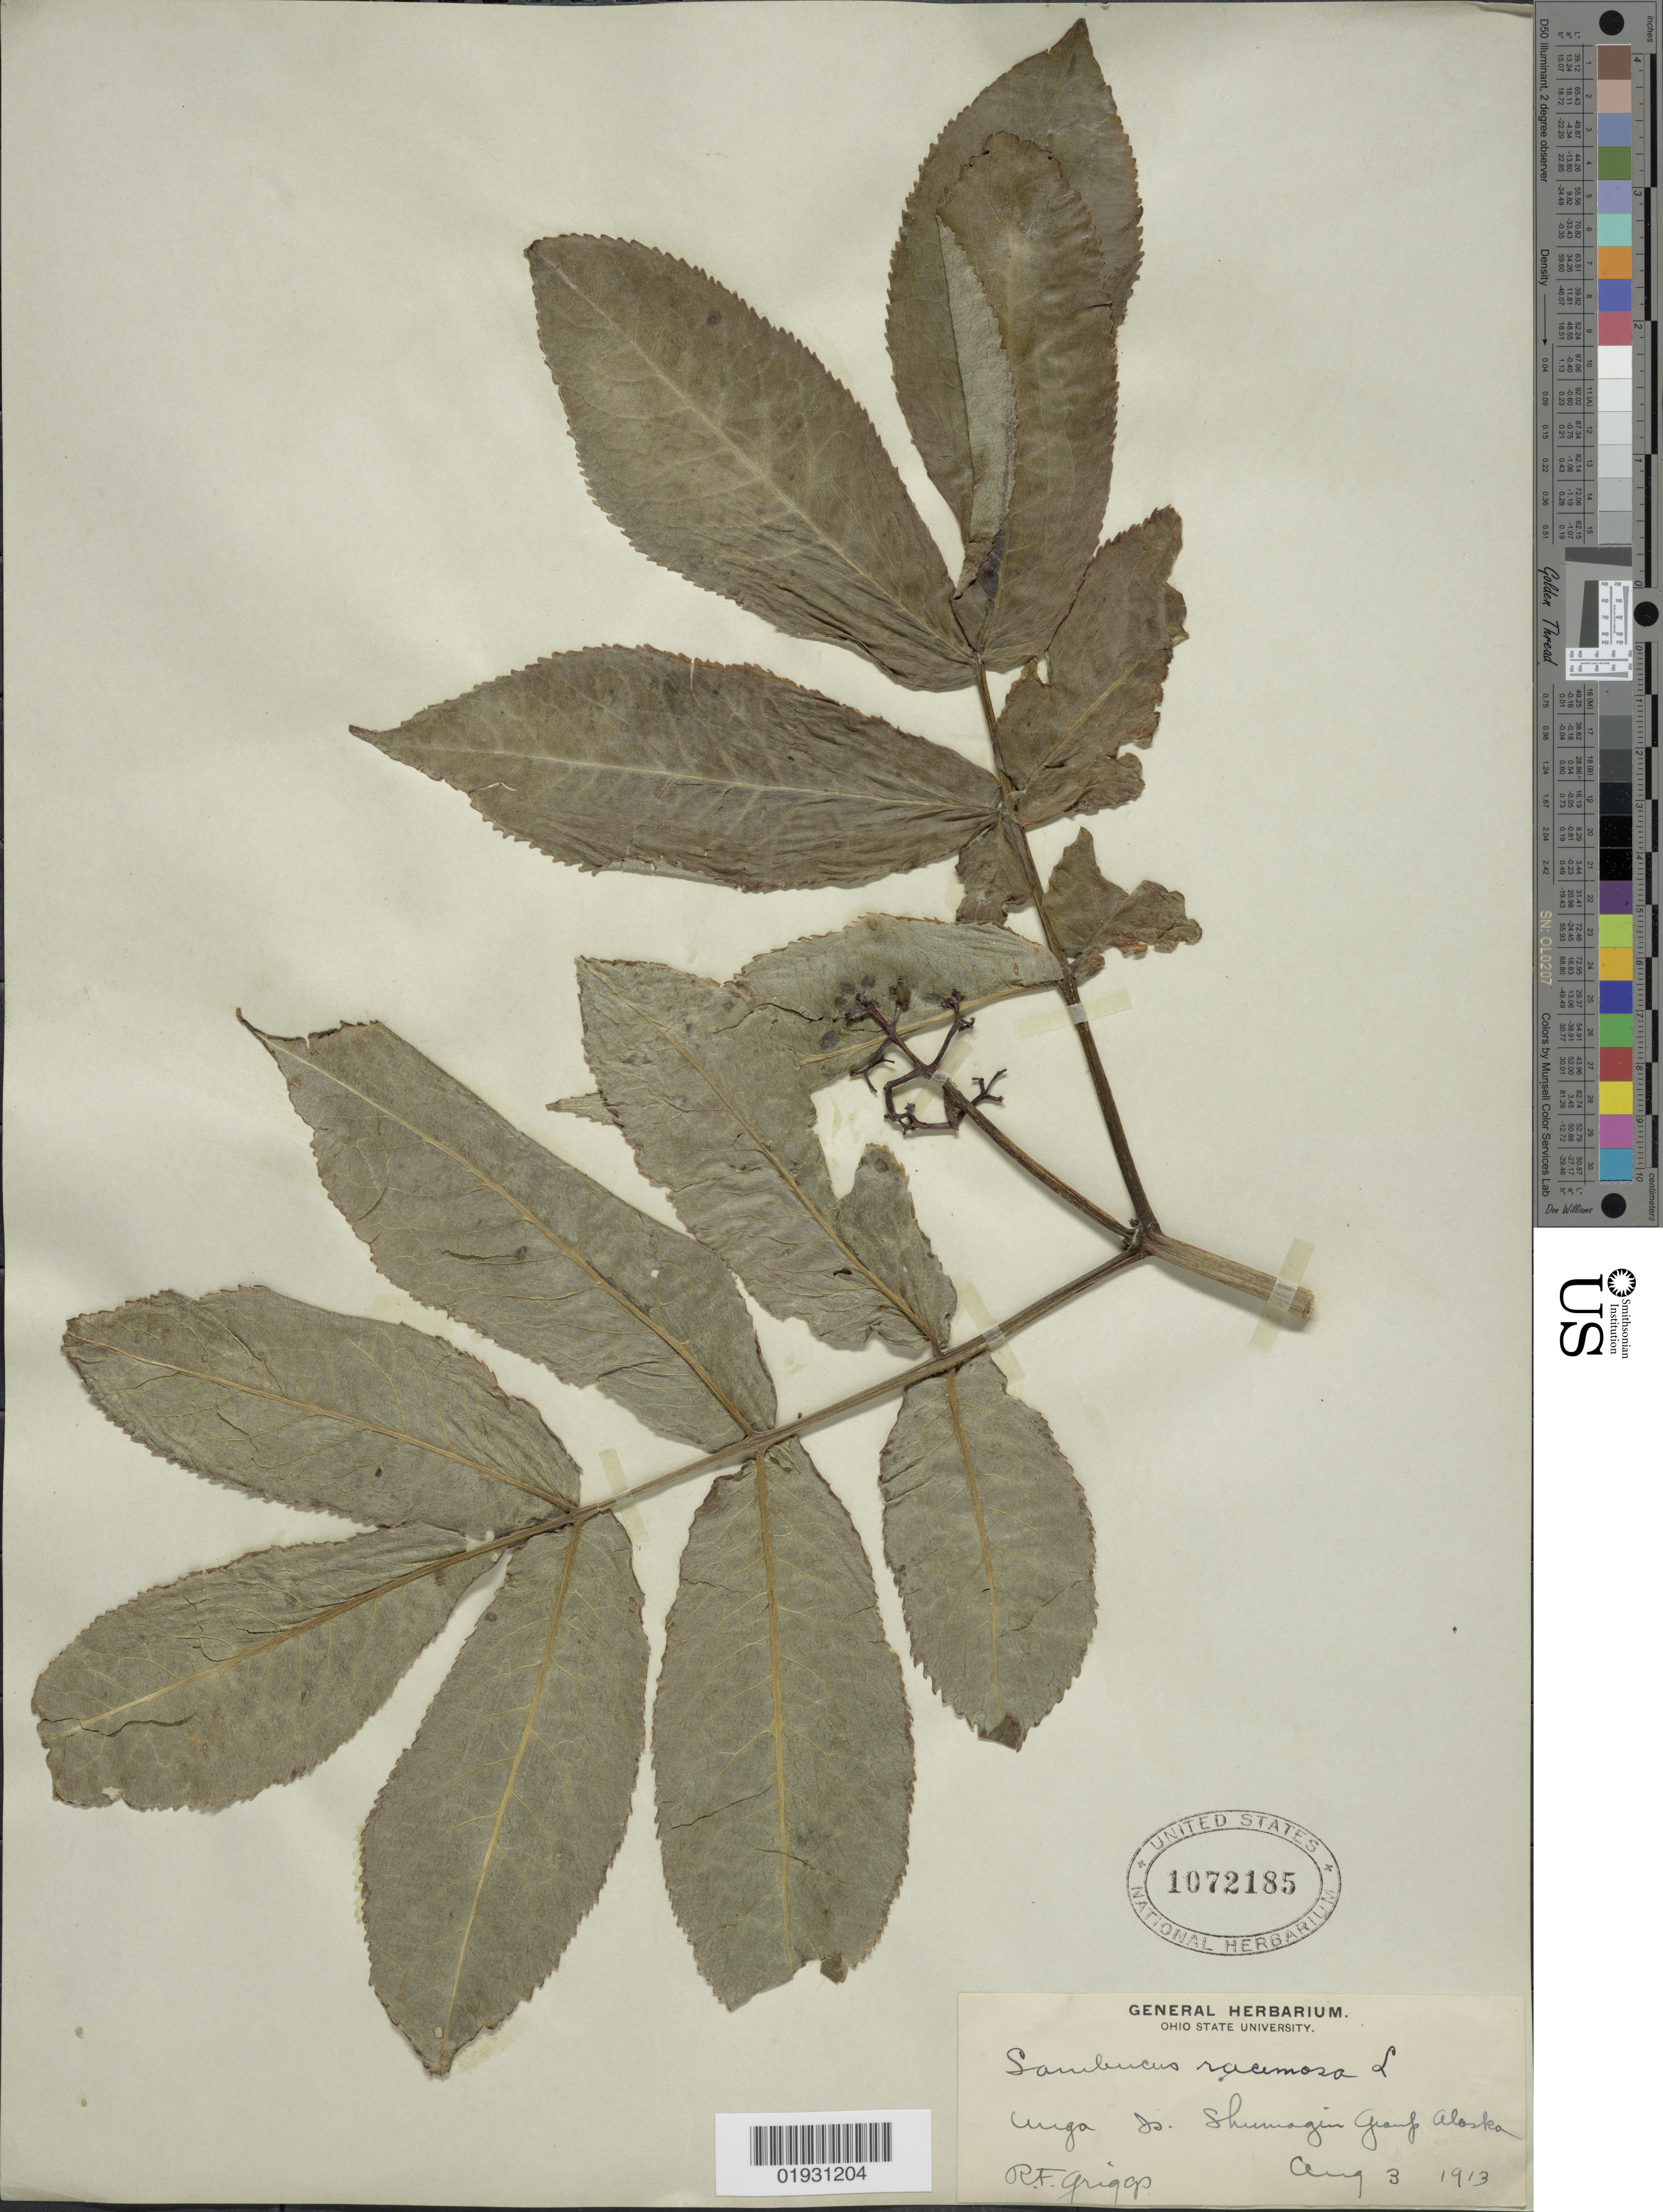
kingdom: Plantae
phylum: Tracheophyta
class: Magnoliopsida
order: Dipsacales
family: Viburnaceae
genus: Sambucus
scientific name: Sambucus pubens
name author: Michx.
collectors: R. F. Griggs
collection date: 1913-08-03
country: United States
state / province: Alaska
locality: Unga Is. Shumagin Group.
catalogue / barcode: US 1072185